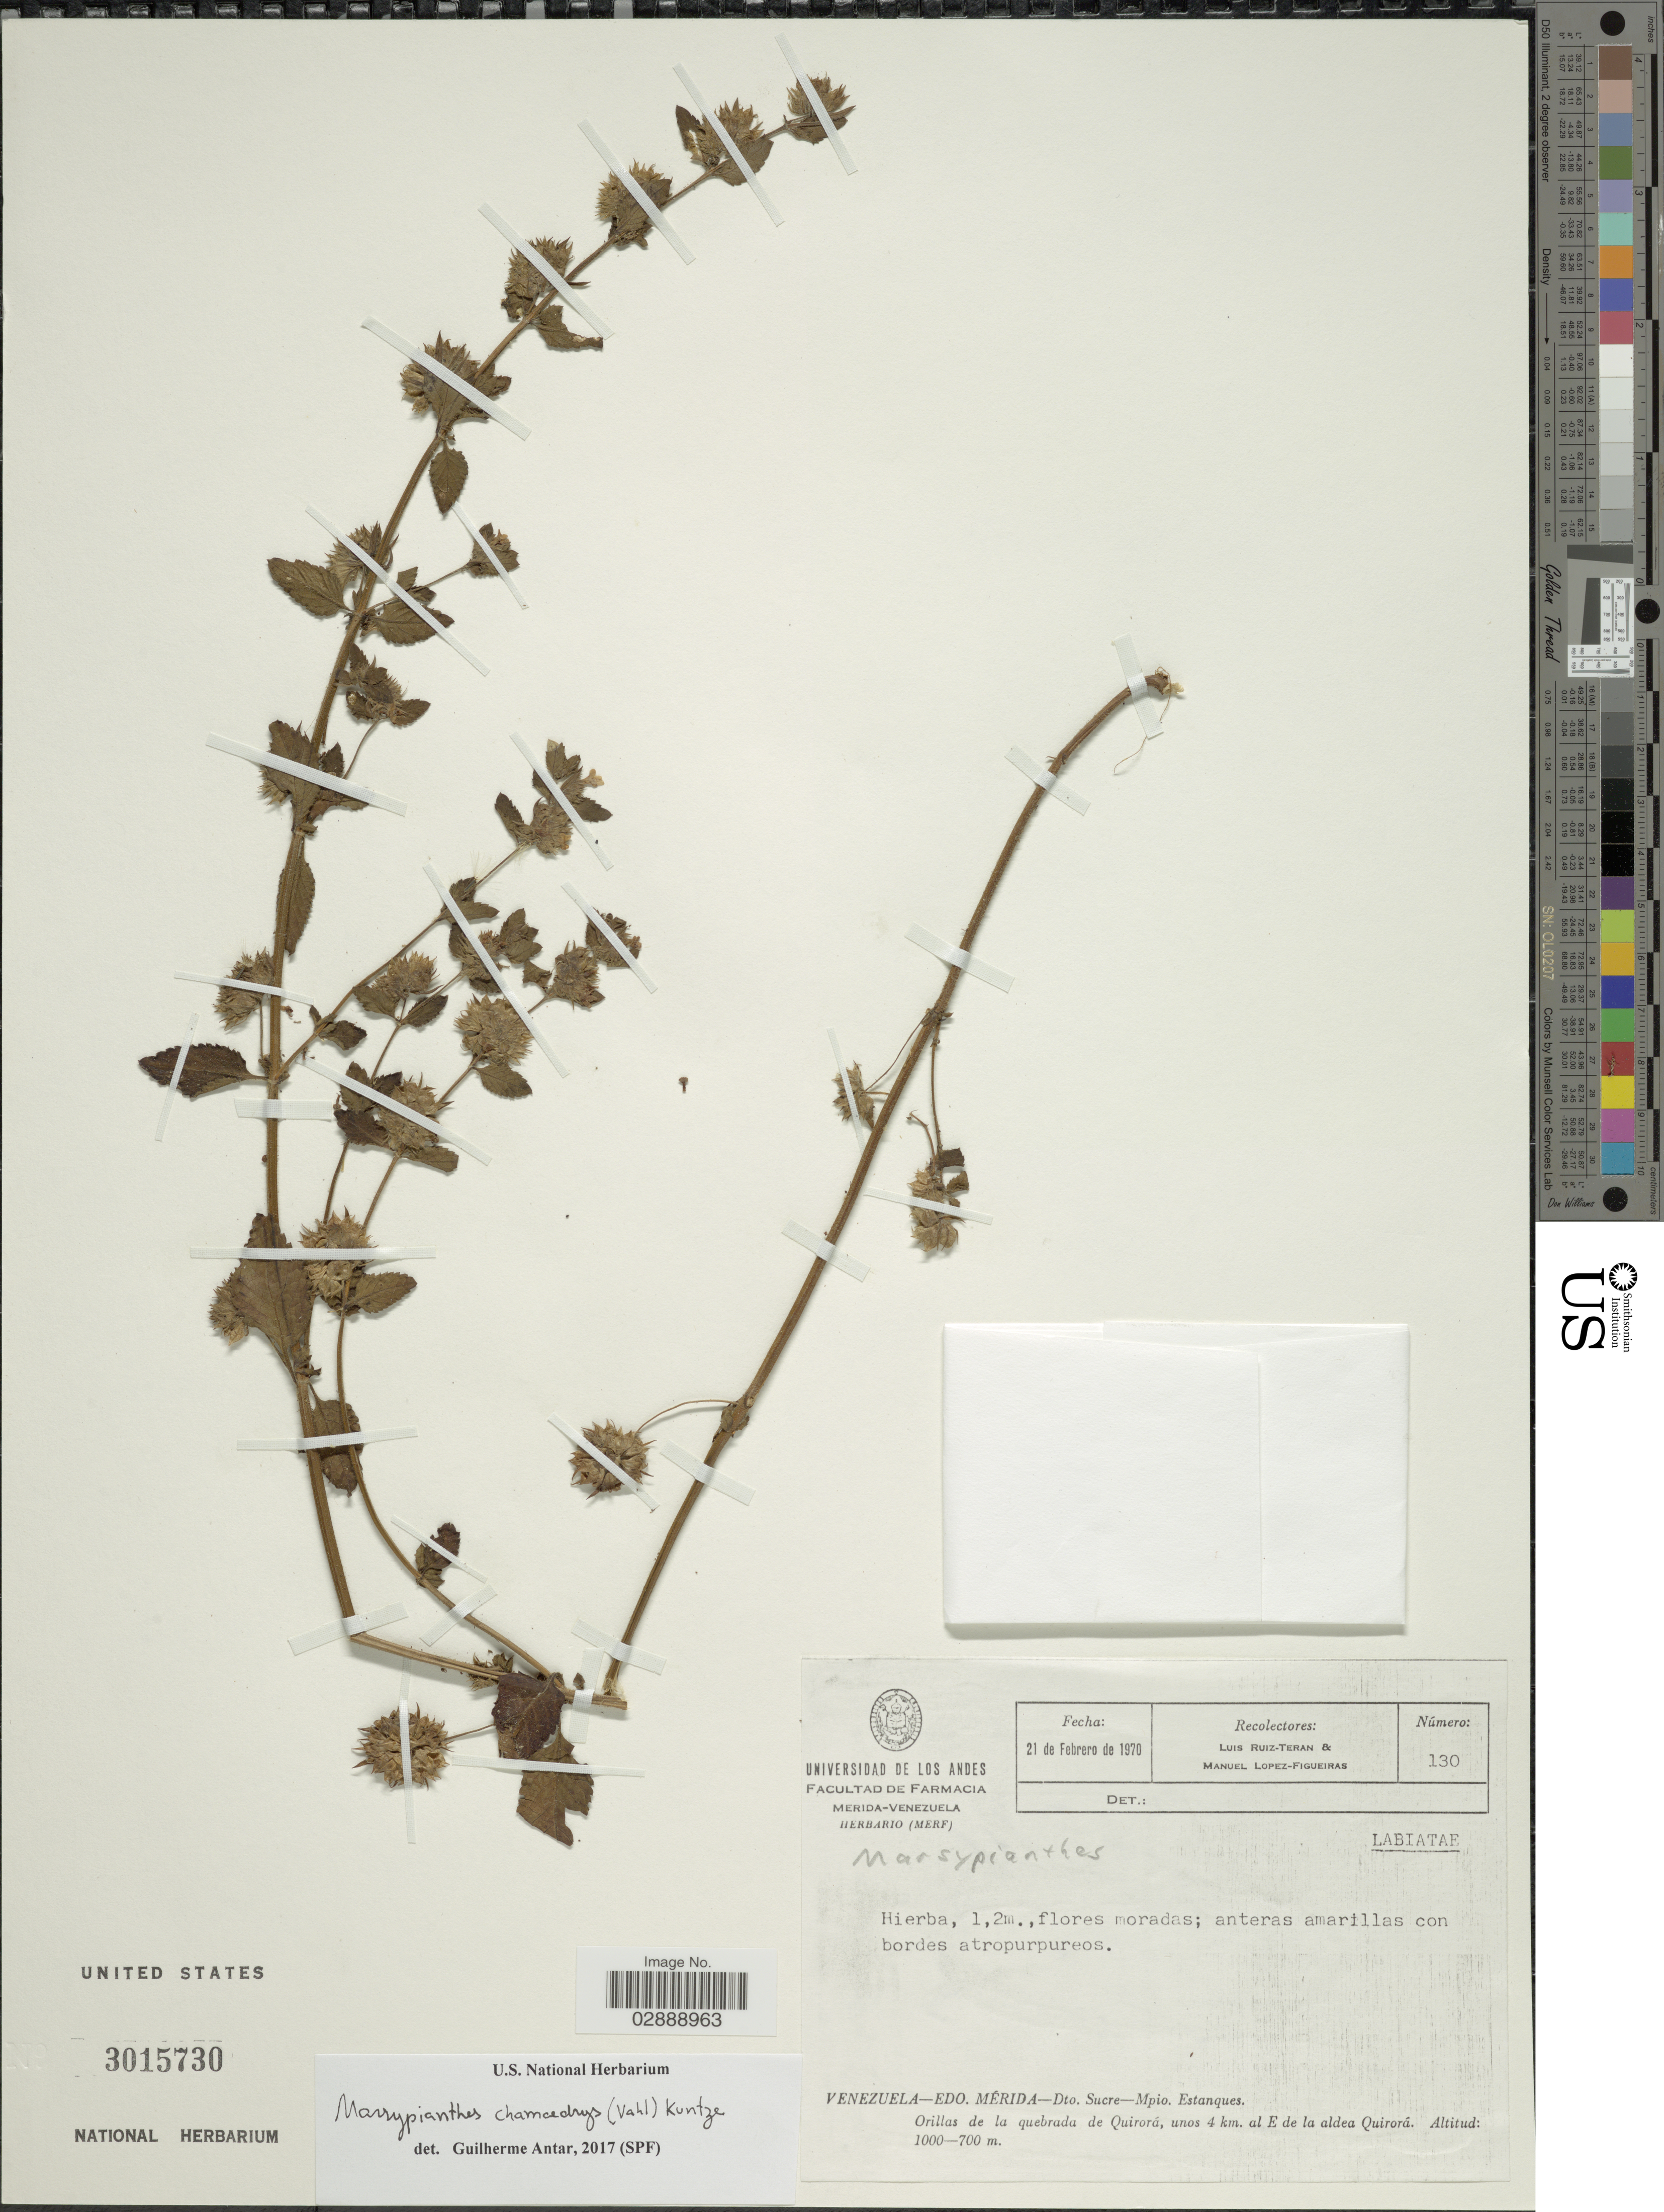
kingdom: Plantae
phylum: Tracheophyta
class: Magnoliopsida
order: Lamiales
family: Lamiaceae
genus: Marsypianthes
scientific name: Marsypianthes chamaedrys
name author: (Vahl) Kuntze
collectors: L. Teran & M. López Figueiras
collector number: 130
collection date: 1970-02-21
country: Venezuela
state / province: Mérida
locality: Dto. Sucre-Mpio. Estanques. Orillas de la quebrada de Quirorá, unos 4 km. al E de la aldea Quirorá.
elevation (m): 700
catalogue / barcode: US 3015730